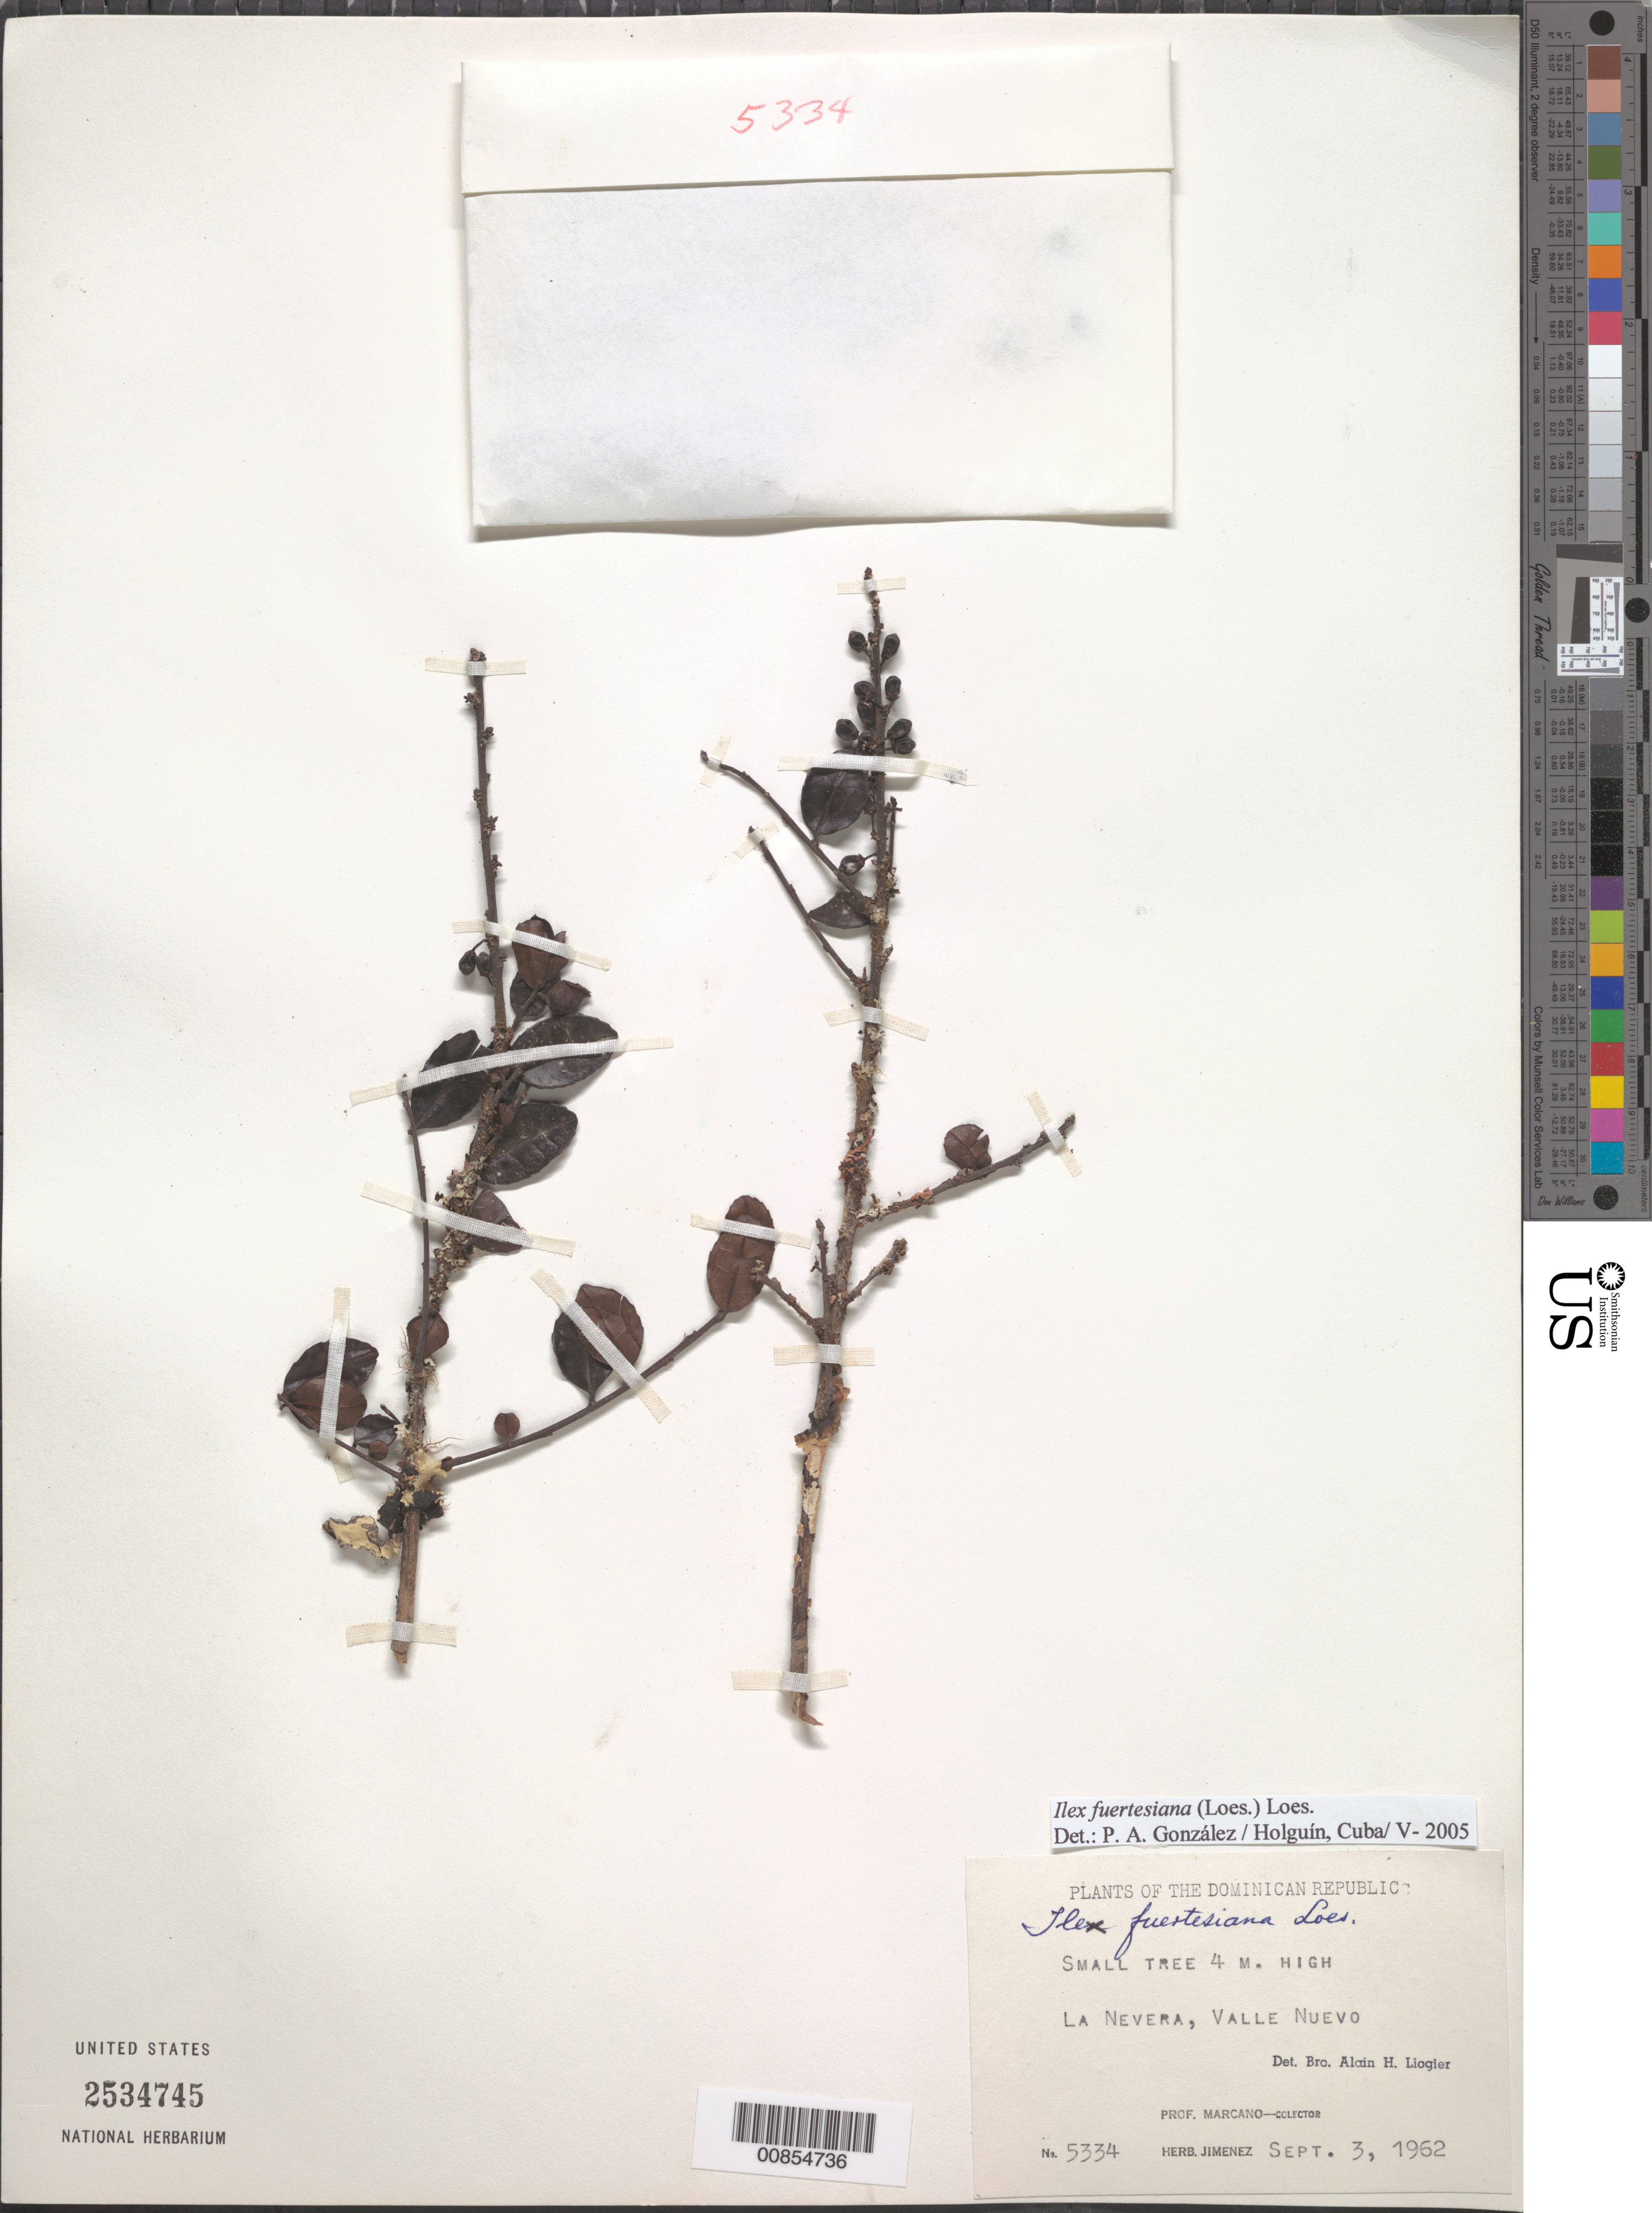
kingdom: Plantae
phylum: Tracheophyta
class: Magnoliopsida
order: Aquifoliales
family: Aquifoliaceae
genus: Ilex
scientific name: Ilex fuertesiana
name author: (Loes.) Loes.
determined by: González, P. A.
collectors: E. J. Marcano F. & J. J. Jiménez Almonte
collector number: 5334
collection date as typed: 03 Sep 1962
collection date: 1962-09-03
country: Dominican Republic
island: Hispaniola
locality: La Nevera, Valle Nuevo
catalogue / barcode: US 2534745